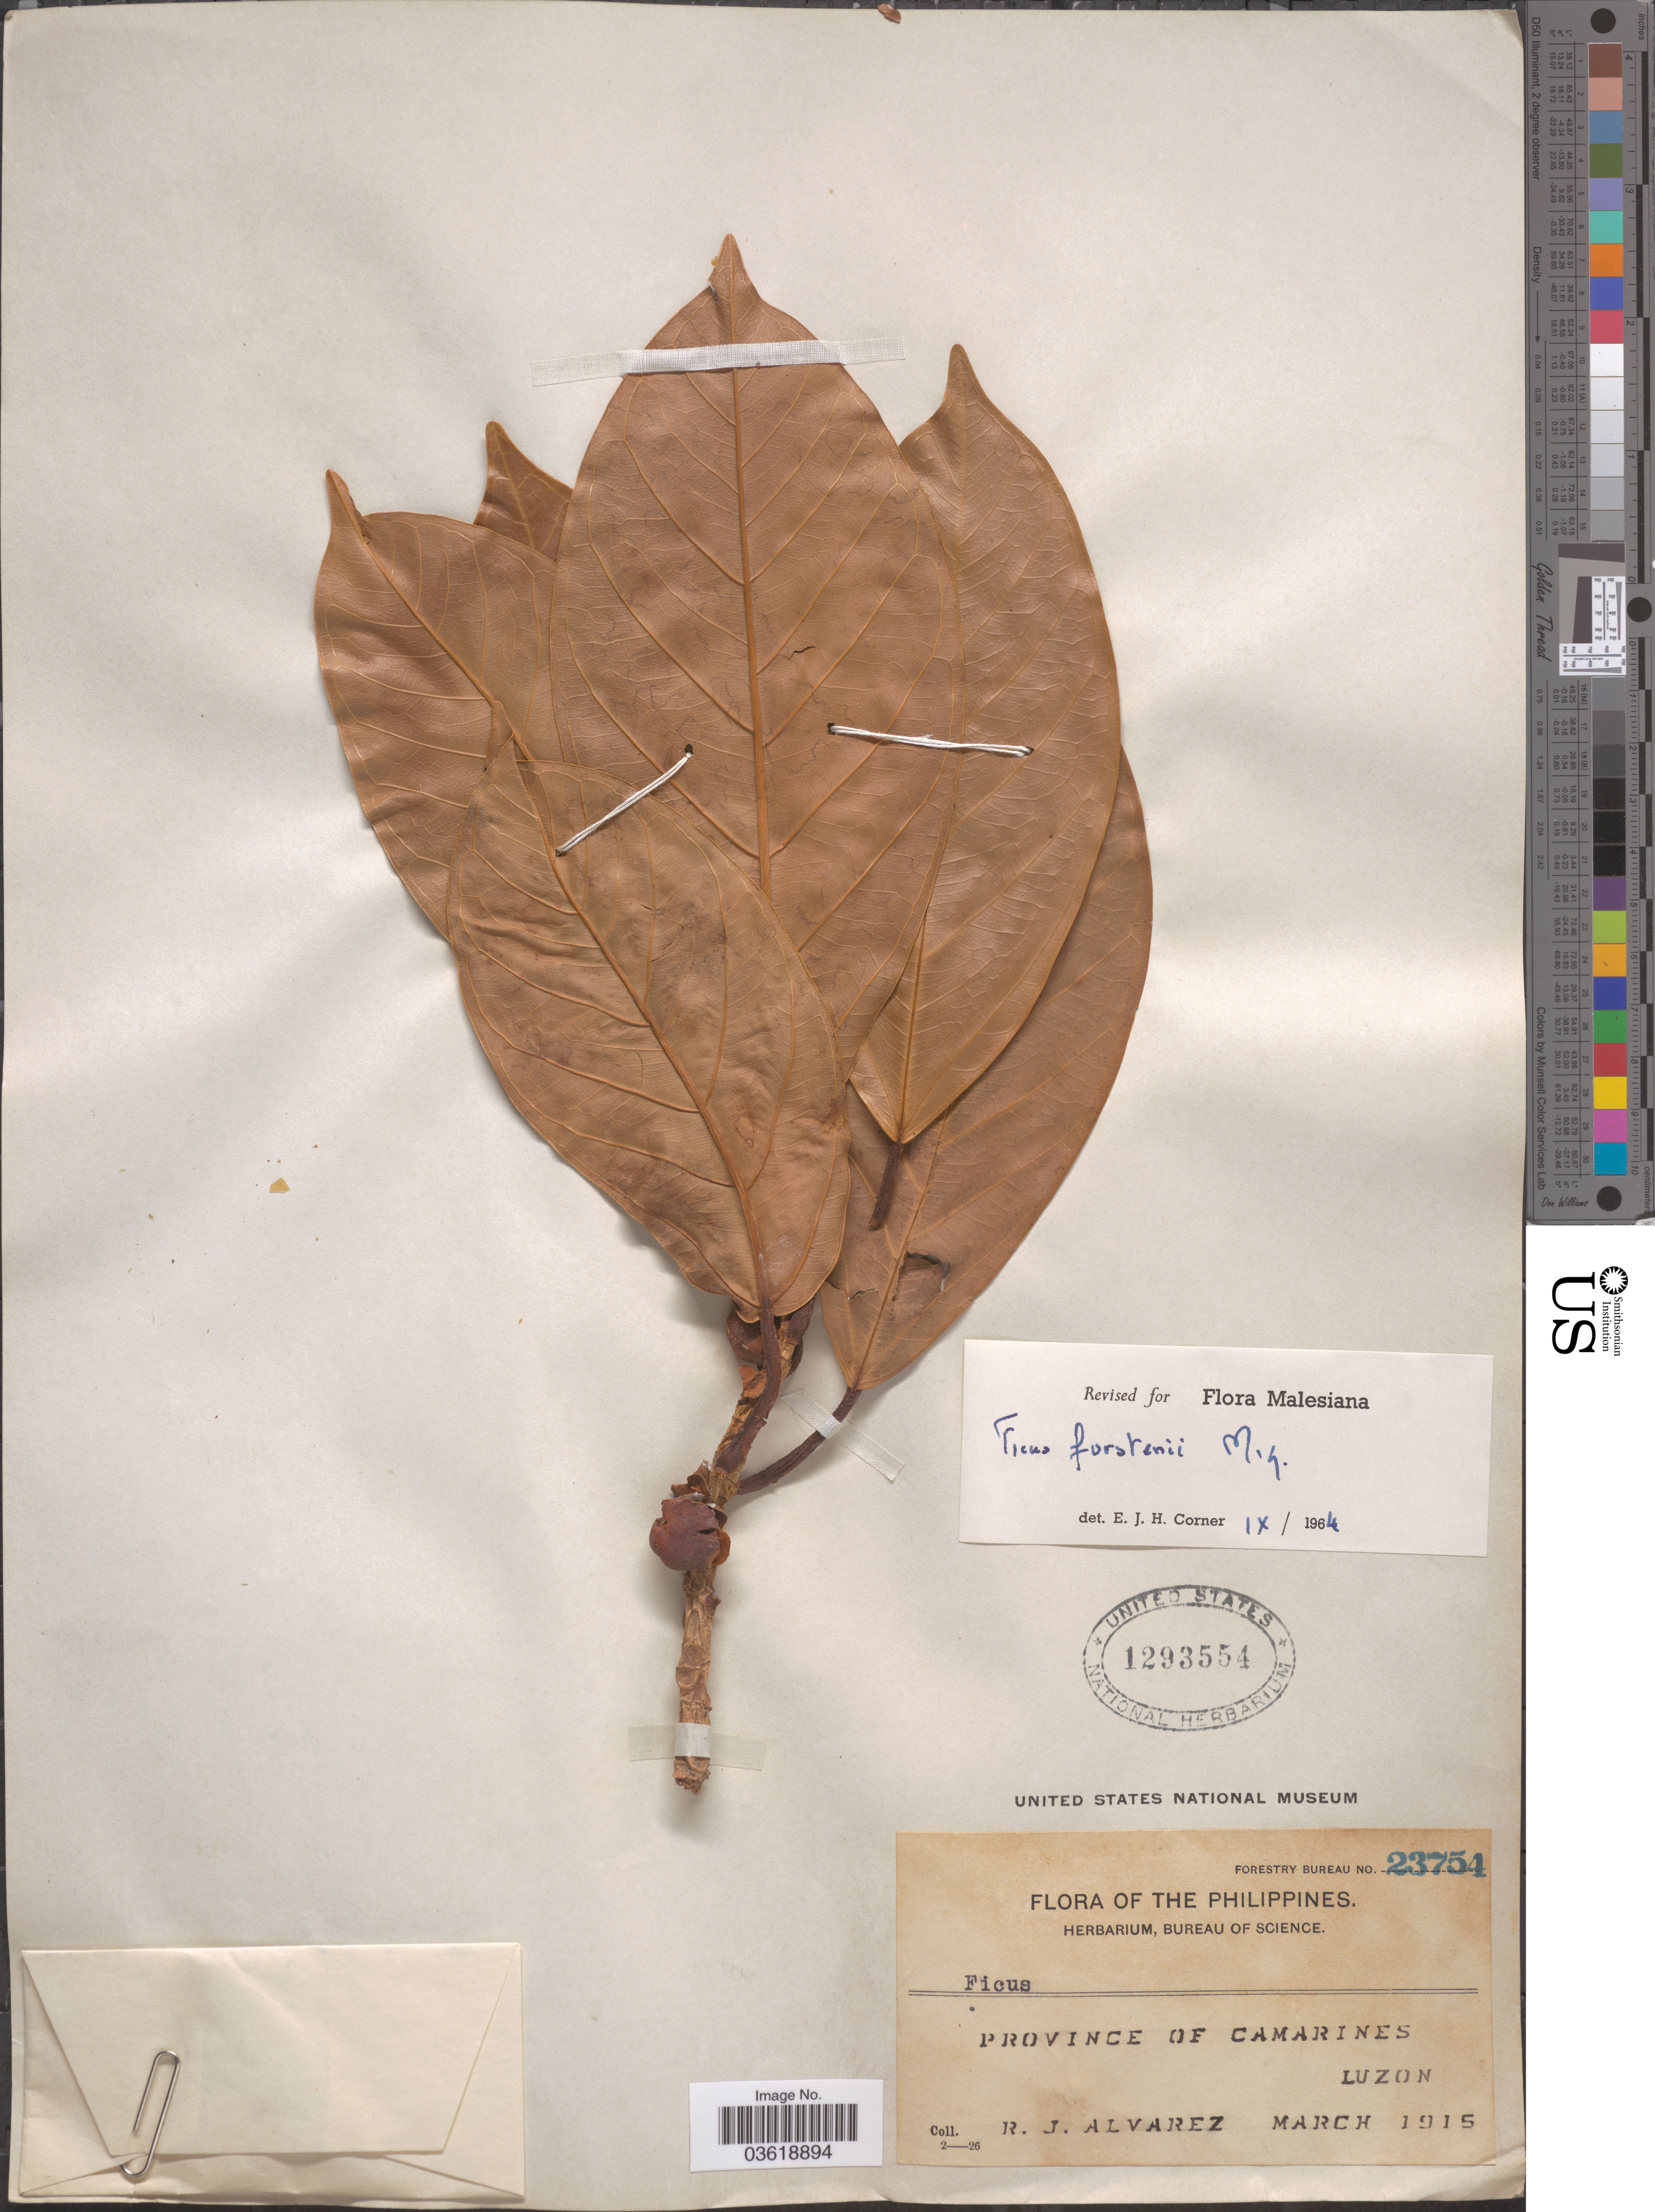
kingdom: Plantae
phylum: Tracheophyta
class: Magnoliopsida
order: Rosales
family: Moraceae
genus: Ficus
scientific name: Ficus forstenii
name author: Miq.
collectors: R. Alvarez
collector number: Forestry Bureau 23754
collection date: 1915-03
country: Philippines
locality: Province of Camarines. Luzon.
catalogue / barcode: US 1293554